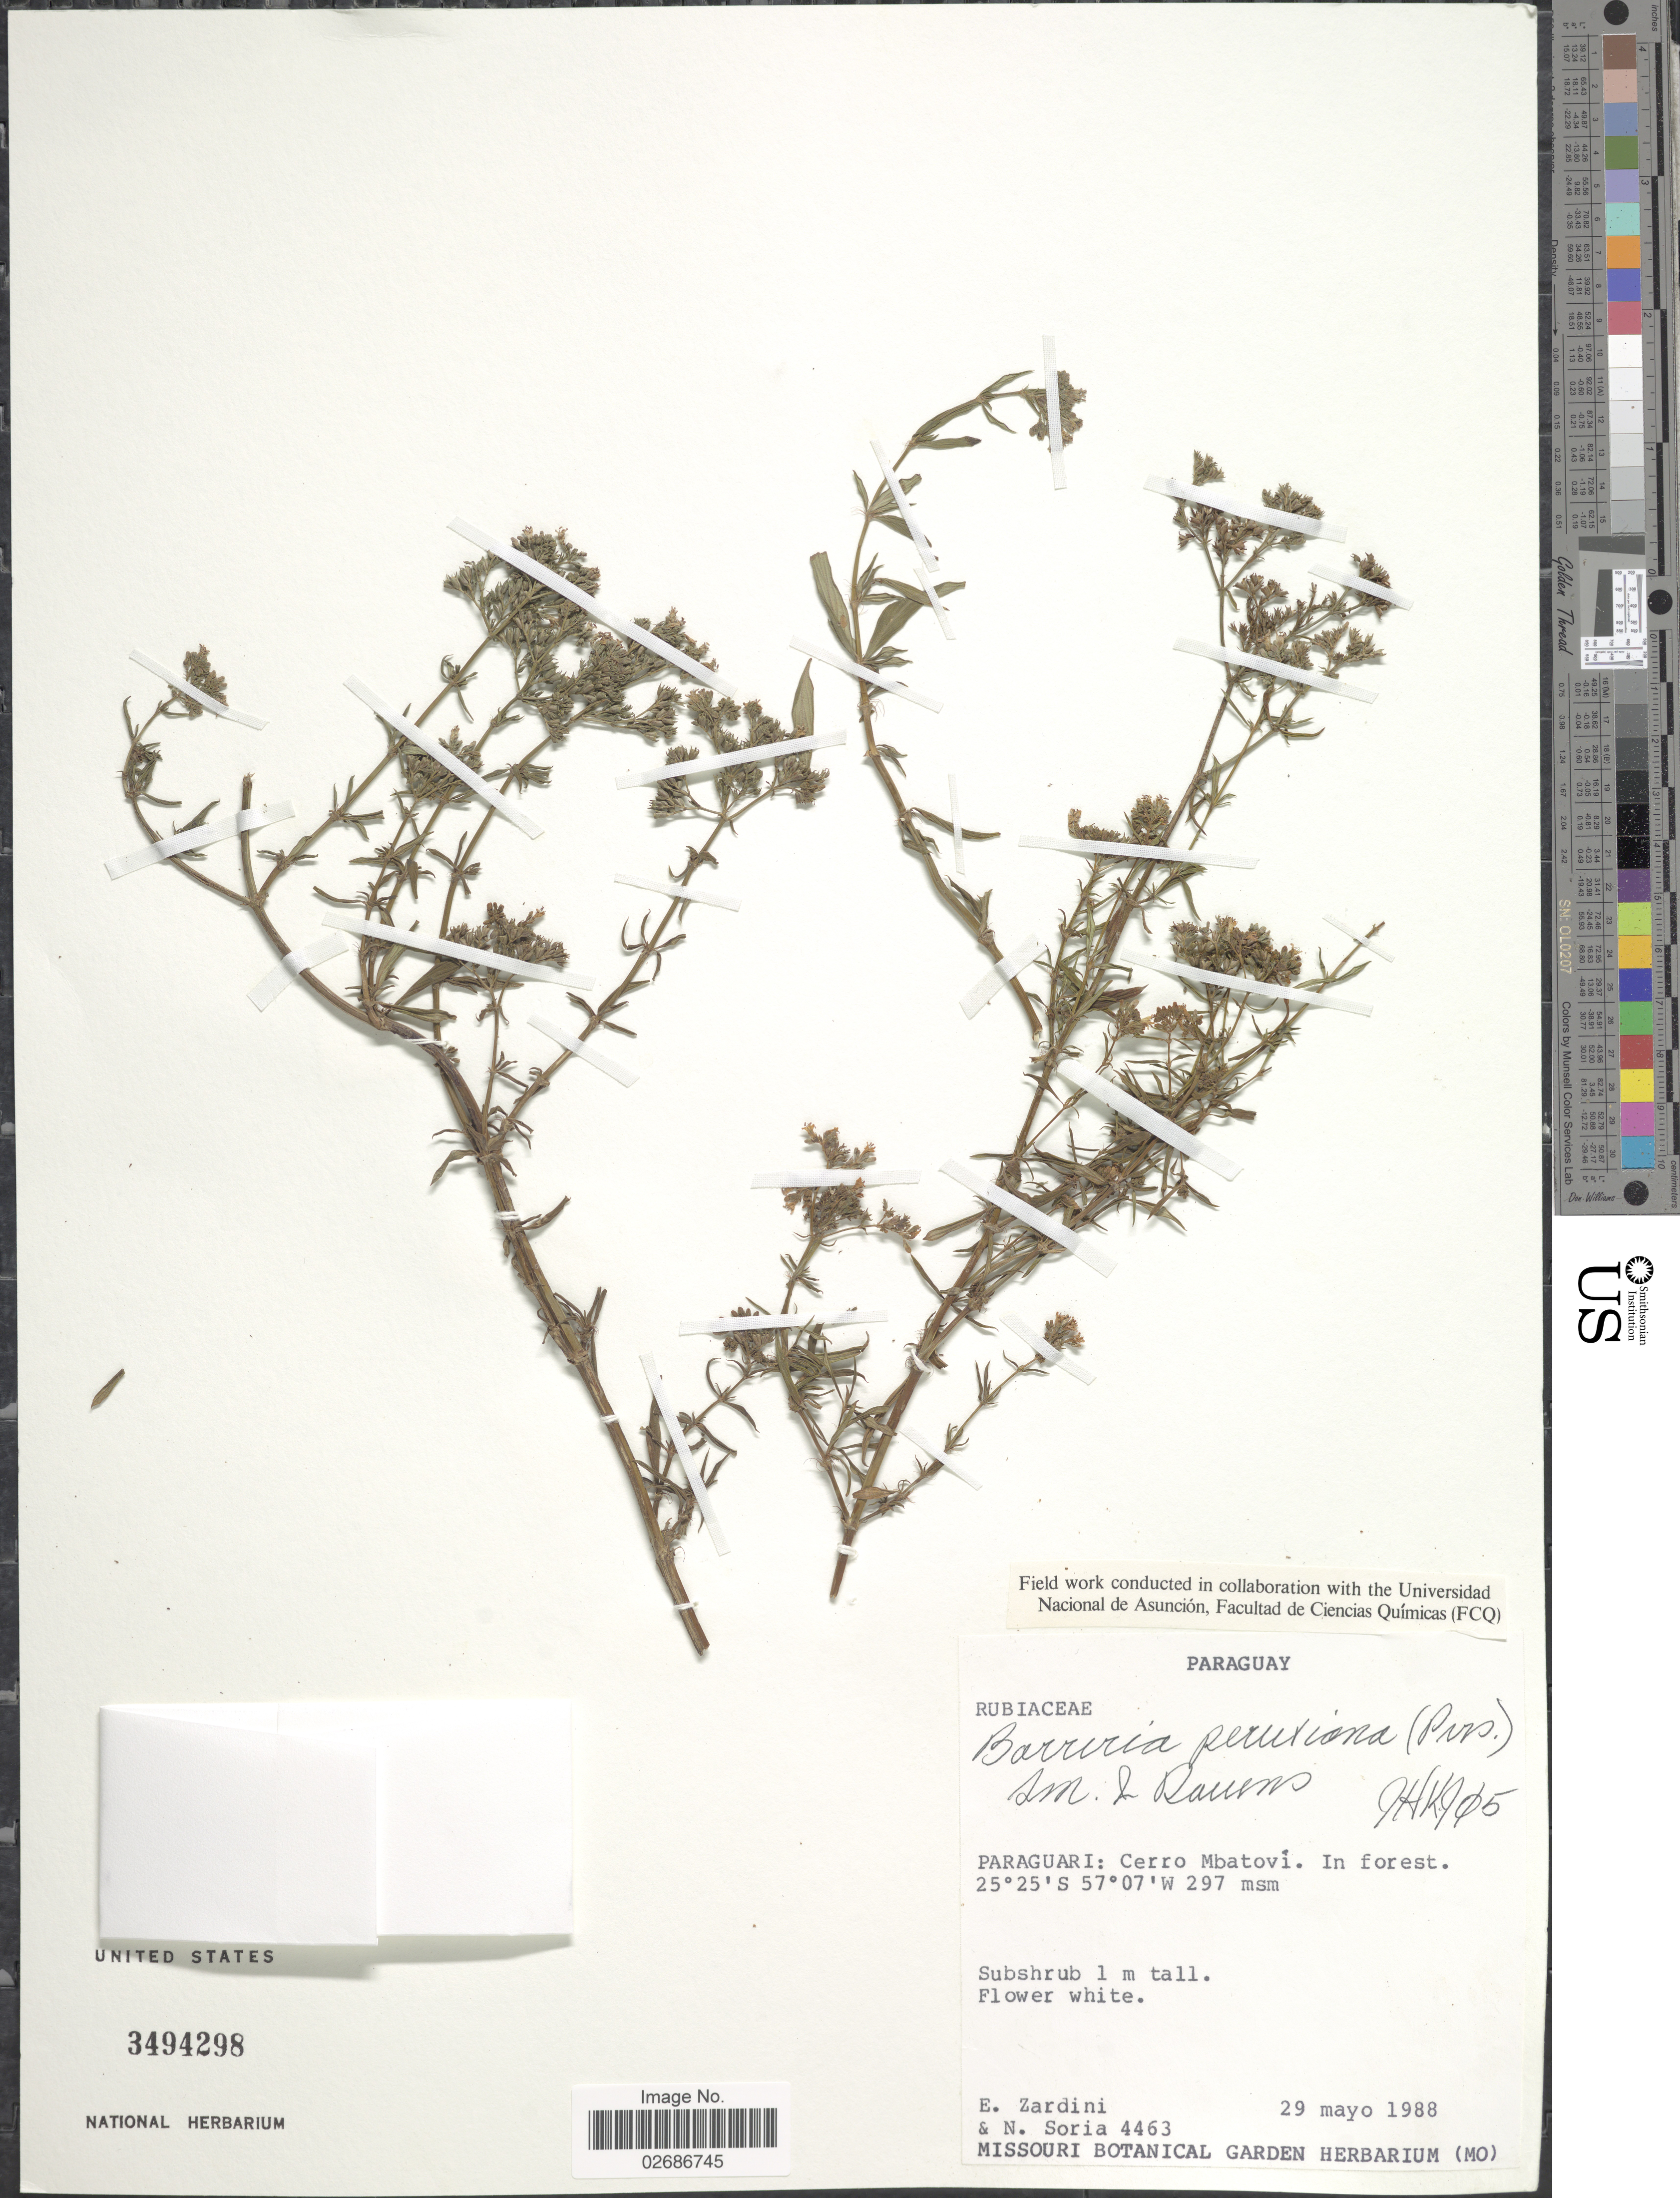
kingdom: Plantae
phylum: Tracheophyta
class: Magnoliopsida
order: Gentianales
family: Rubiaceae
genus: Borreria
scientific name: Borreria peruviana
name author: (Pers.) L.B. Sm. & Downs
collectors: E. M. Zardini & N. Soria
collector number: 4463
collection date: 1988-05-29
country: Paraguay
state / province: Paraguari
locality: Cerro Mbatovi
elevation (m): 297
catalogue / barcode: US 3494298